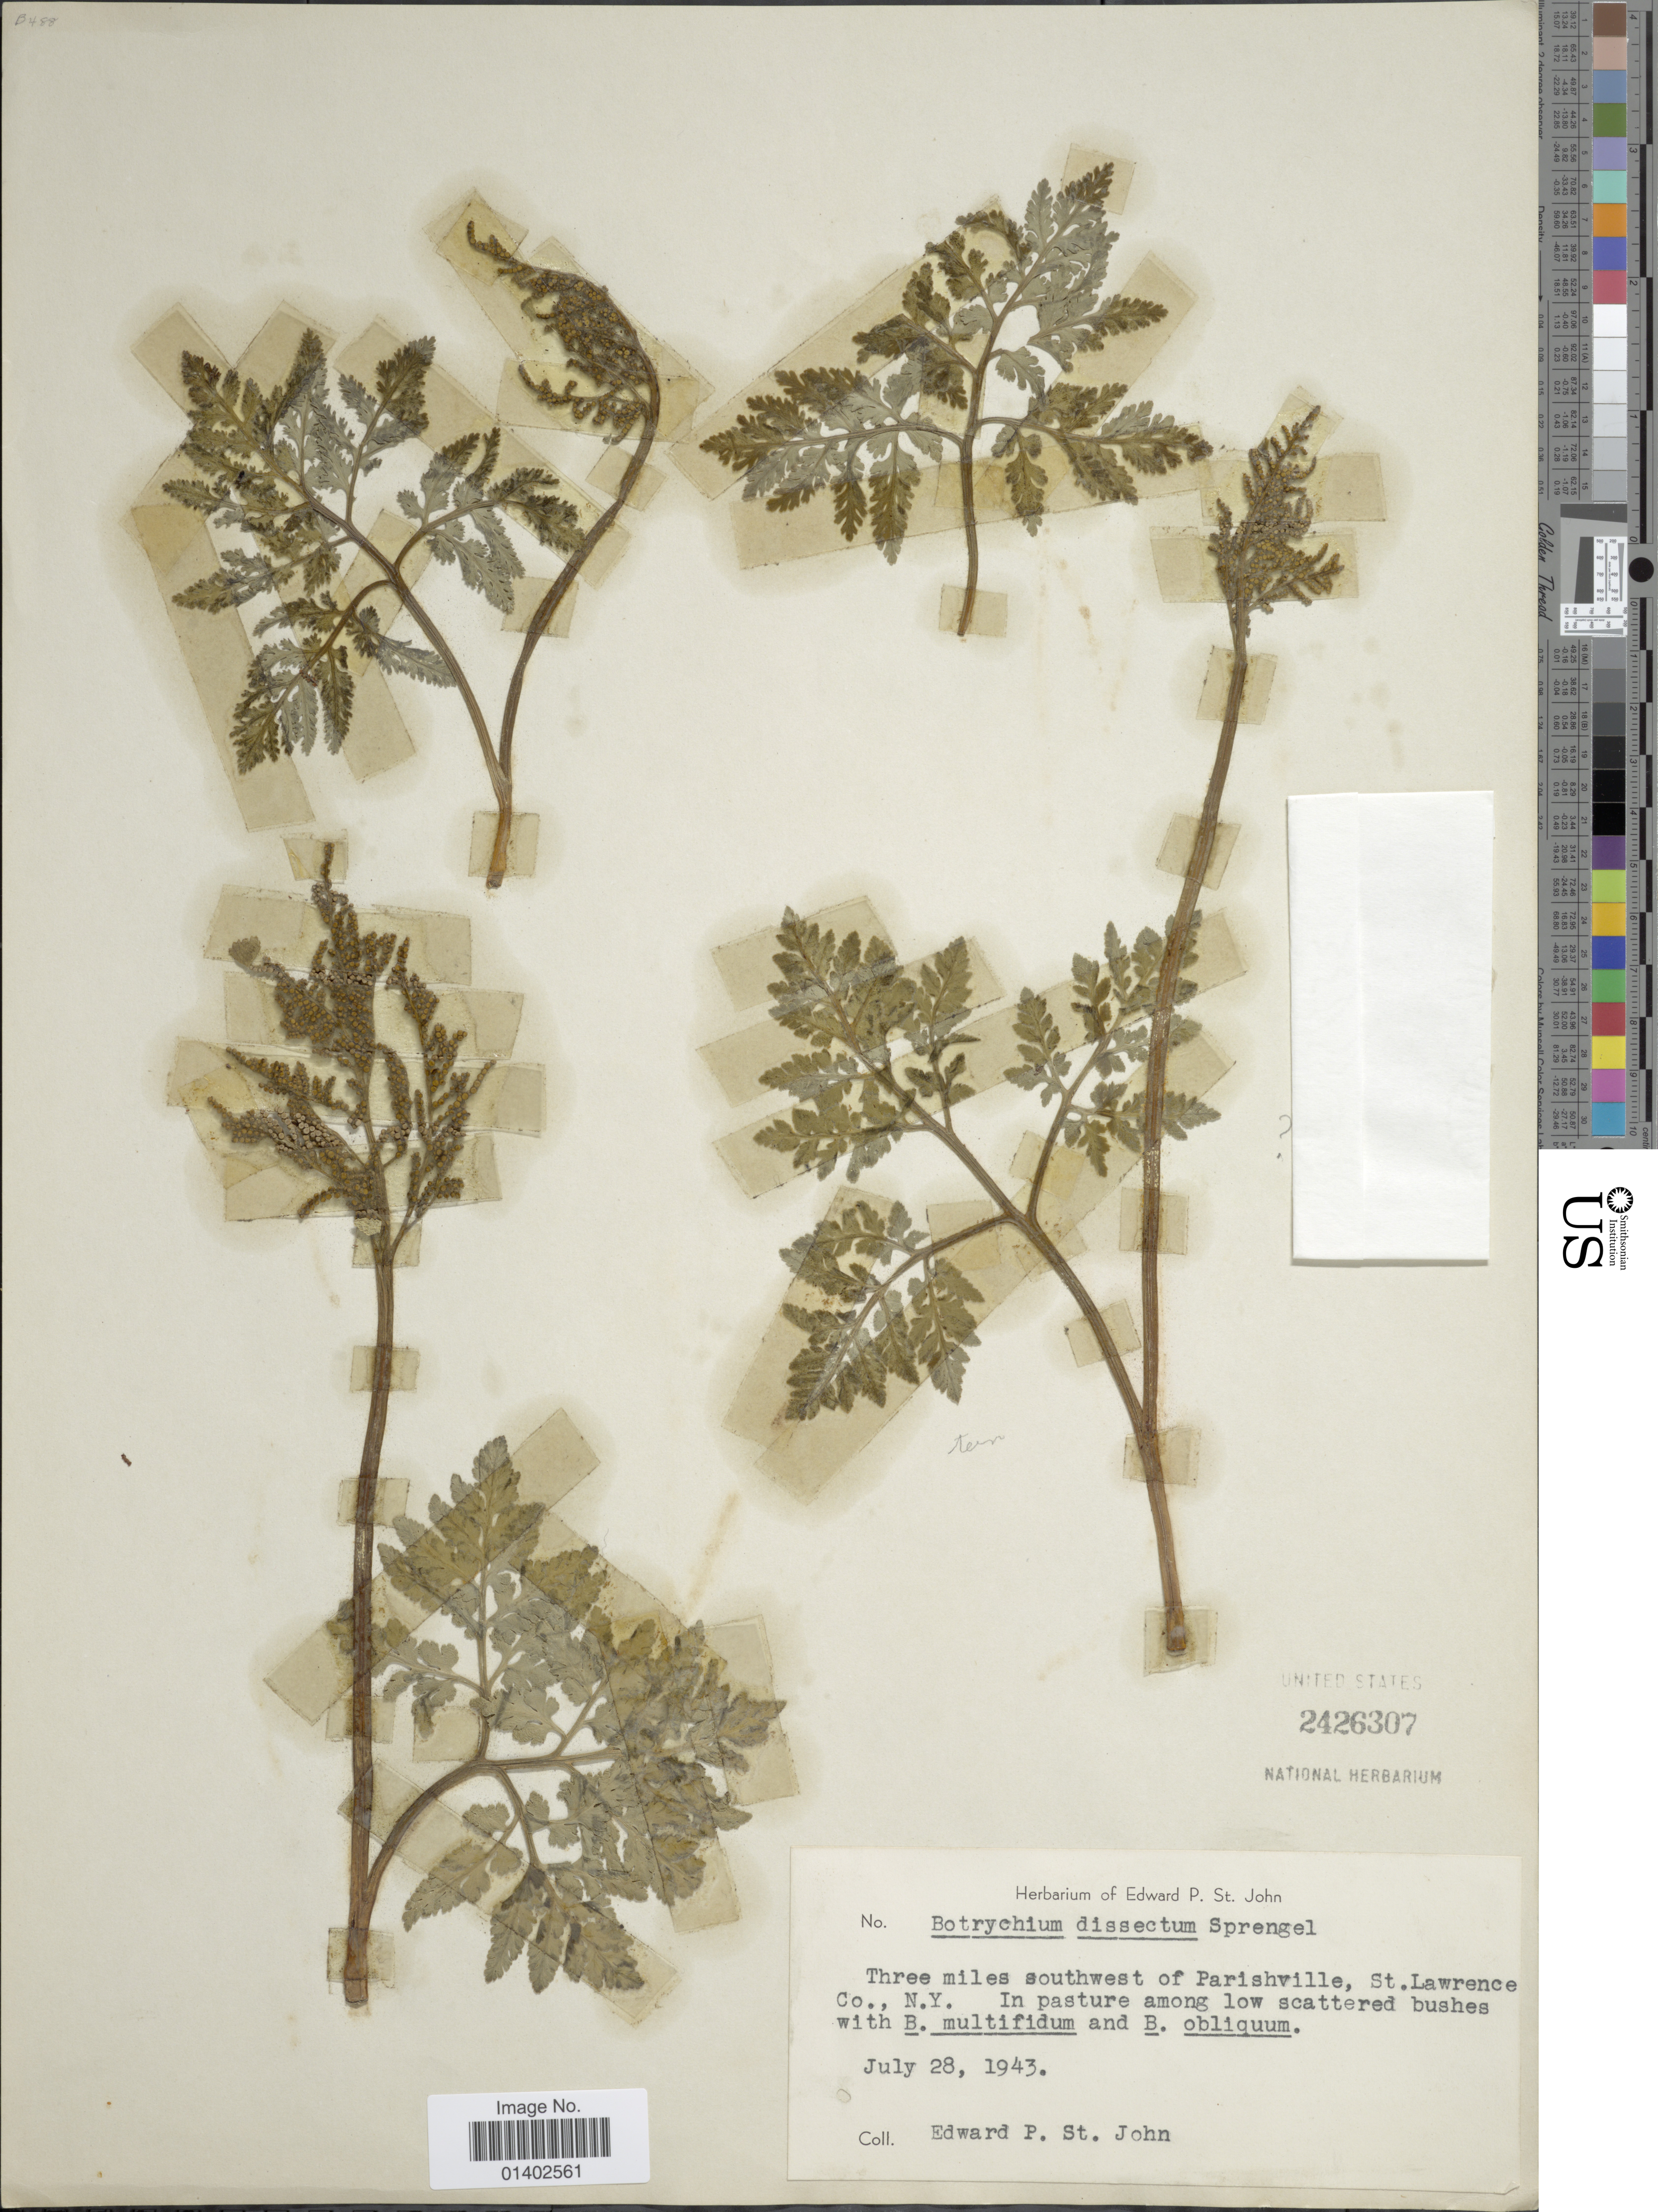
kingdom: Plantae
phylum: Tracheophyta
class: Polypodiopsida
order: Ophioglossales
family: Ophioglossaceae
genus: Botrychium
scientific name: Botrychium rugulosum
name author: W.H. Wagner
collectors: E. P. St. John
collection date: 1943-07-28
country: United States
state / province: New York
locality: Three miles southwest of Parishville, St Lawrence Co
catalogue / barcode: US 2426307